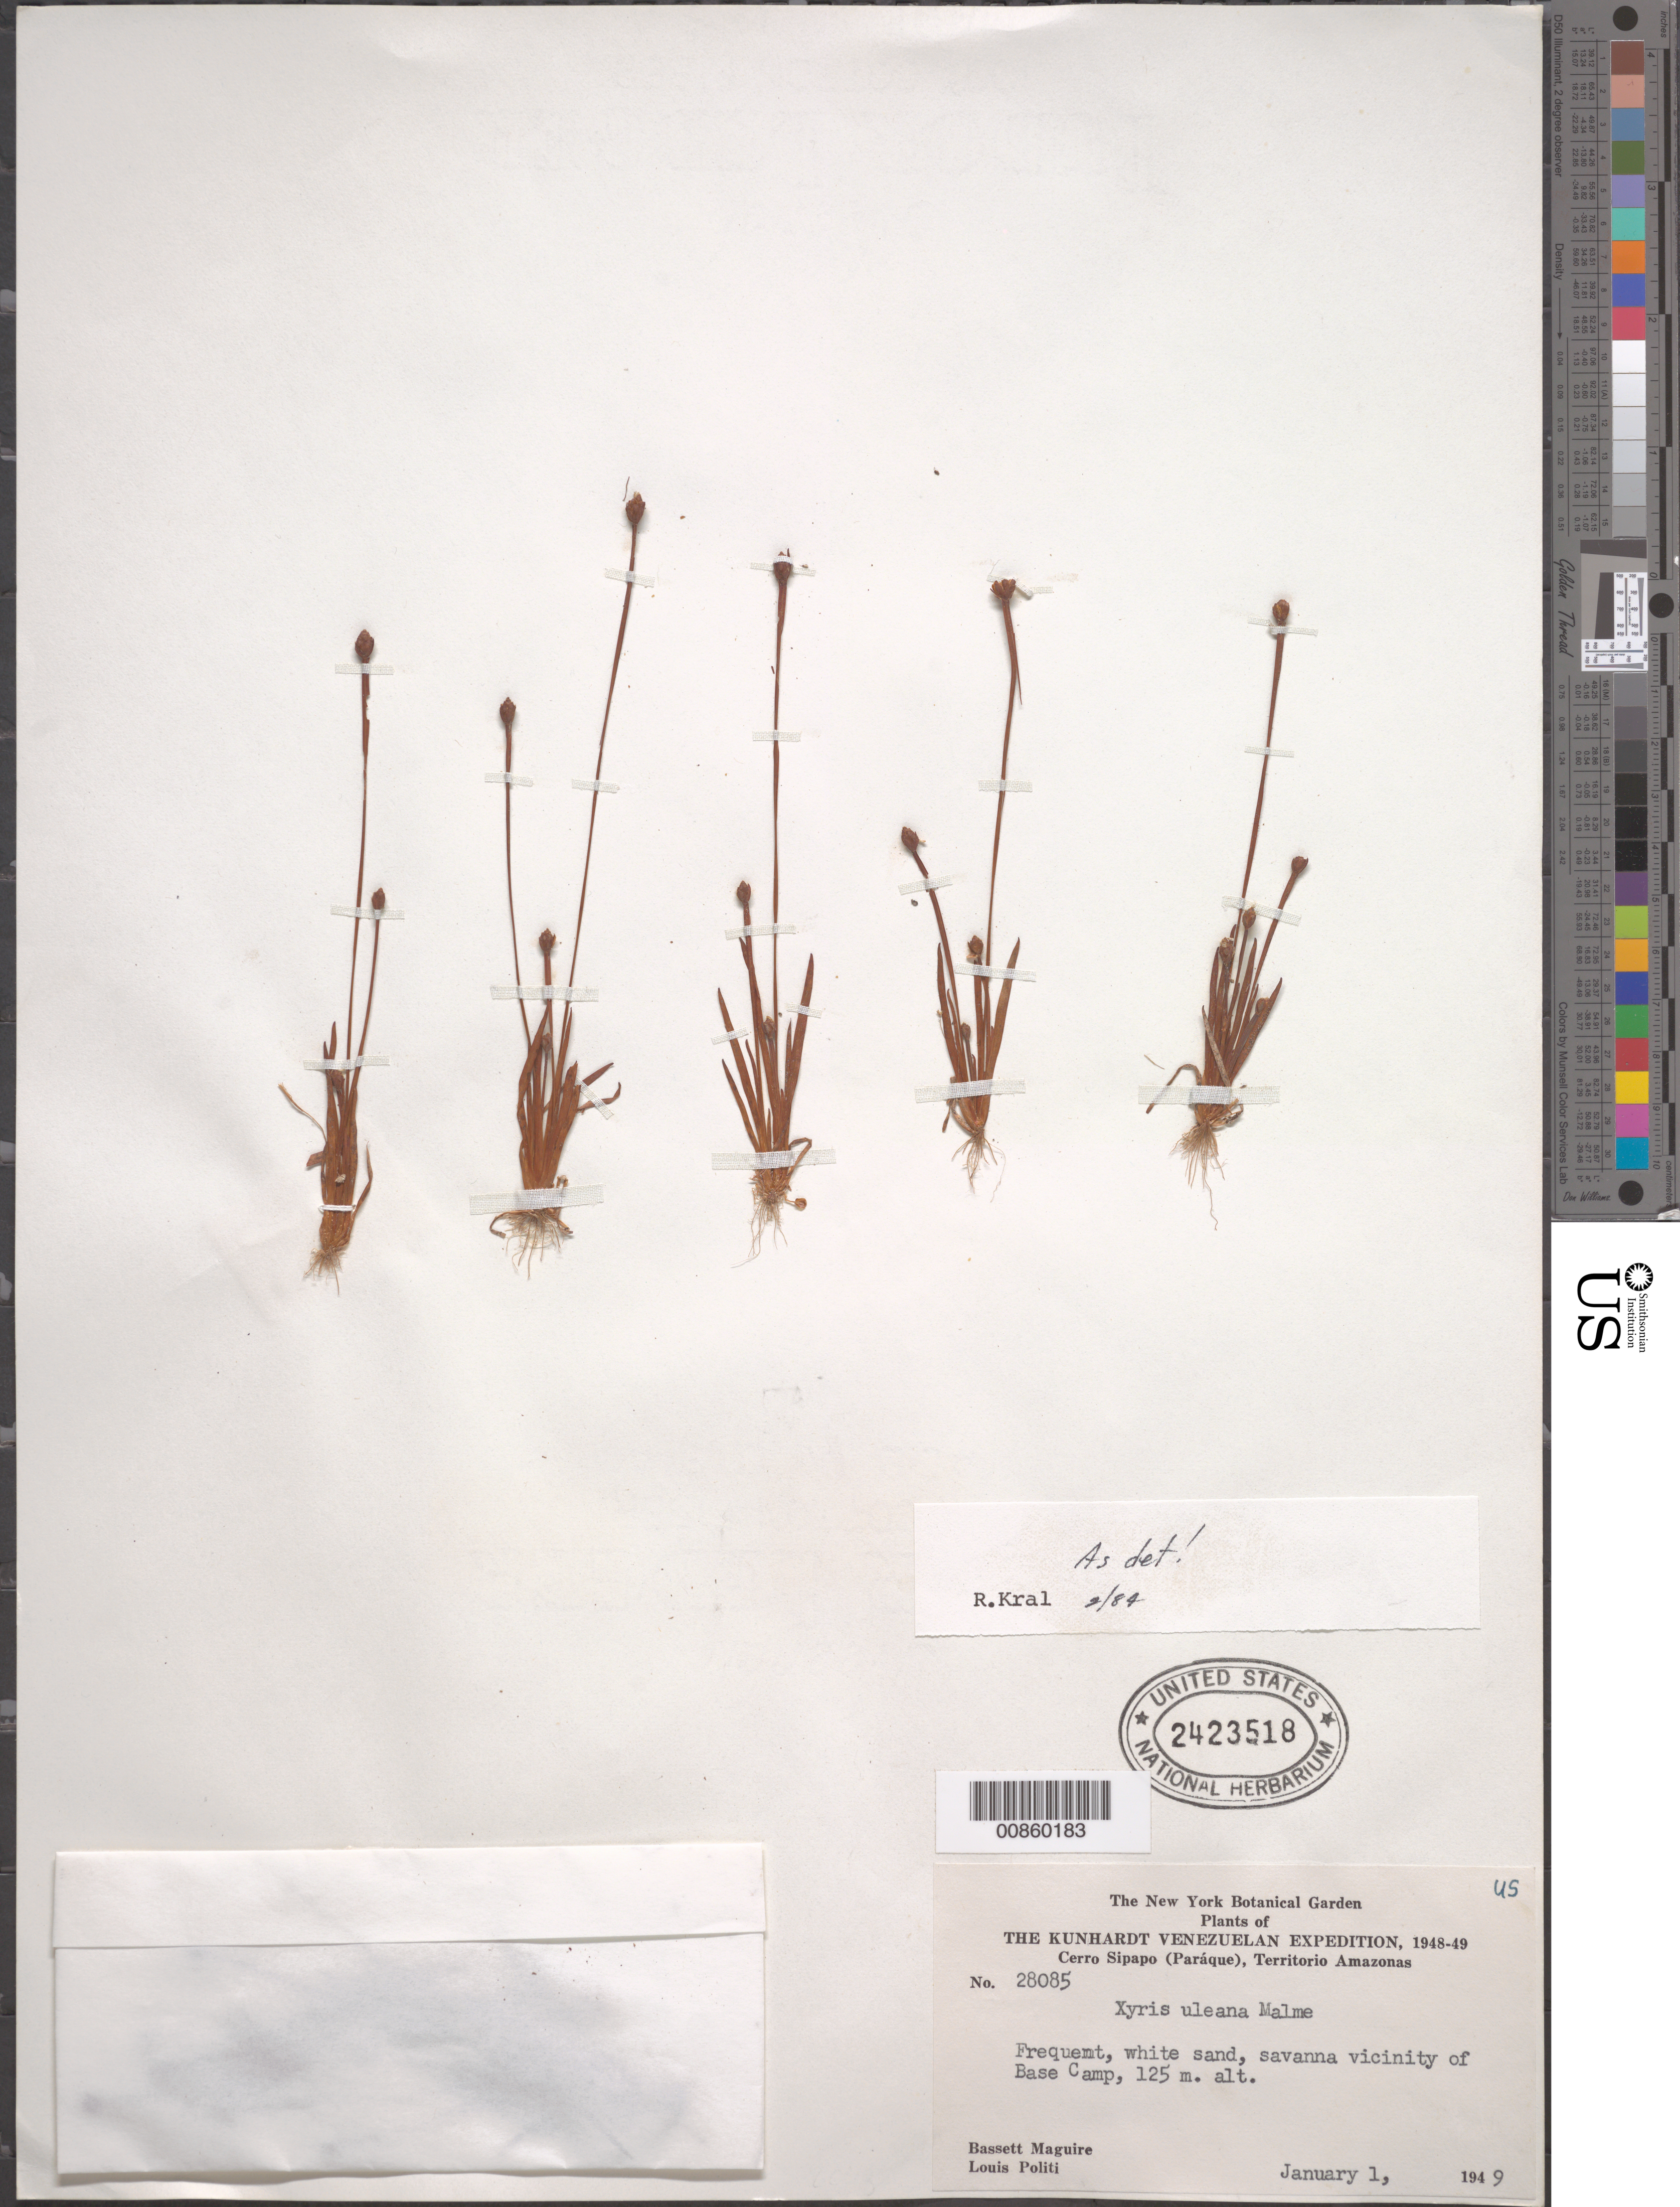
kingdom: Plantae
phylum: Tracheophyta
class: Liliopsida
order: Poales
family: Xyridaceae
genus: Xyris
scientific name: Xyris uleana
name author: Malme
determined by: Kral, Robert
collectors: B. Maguire & L. Politi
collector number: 28085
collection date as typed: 1-Jan-49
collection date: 1949-01-01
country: Venezuela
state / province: Amazonas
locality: Cerro Sipapo (Paráque), Base Camp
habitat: White sand, savanna.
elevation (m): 125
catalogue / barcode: US 2423518